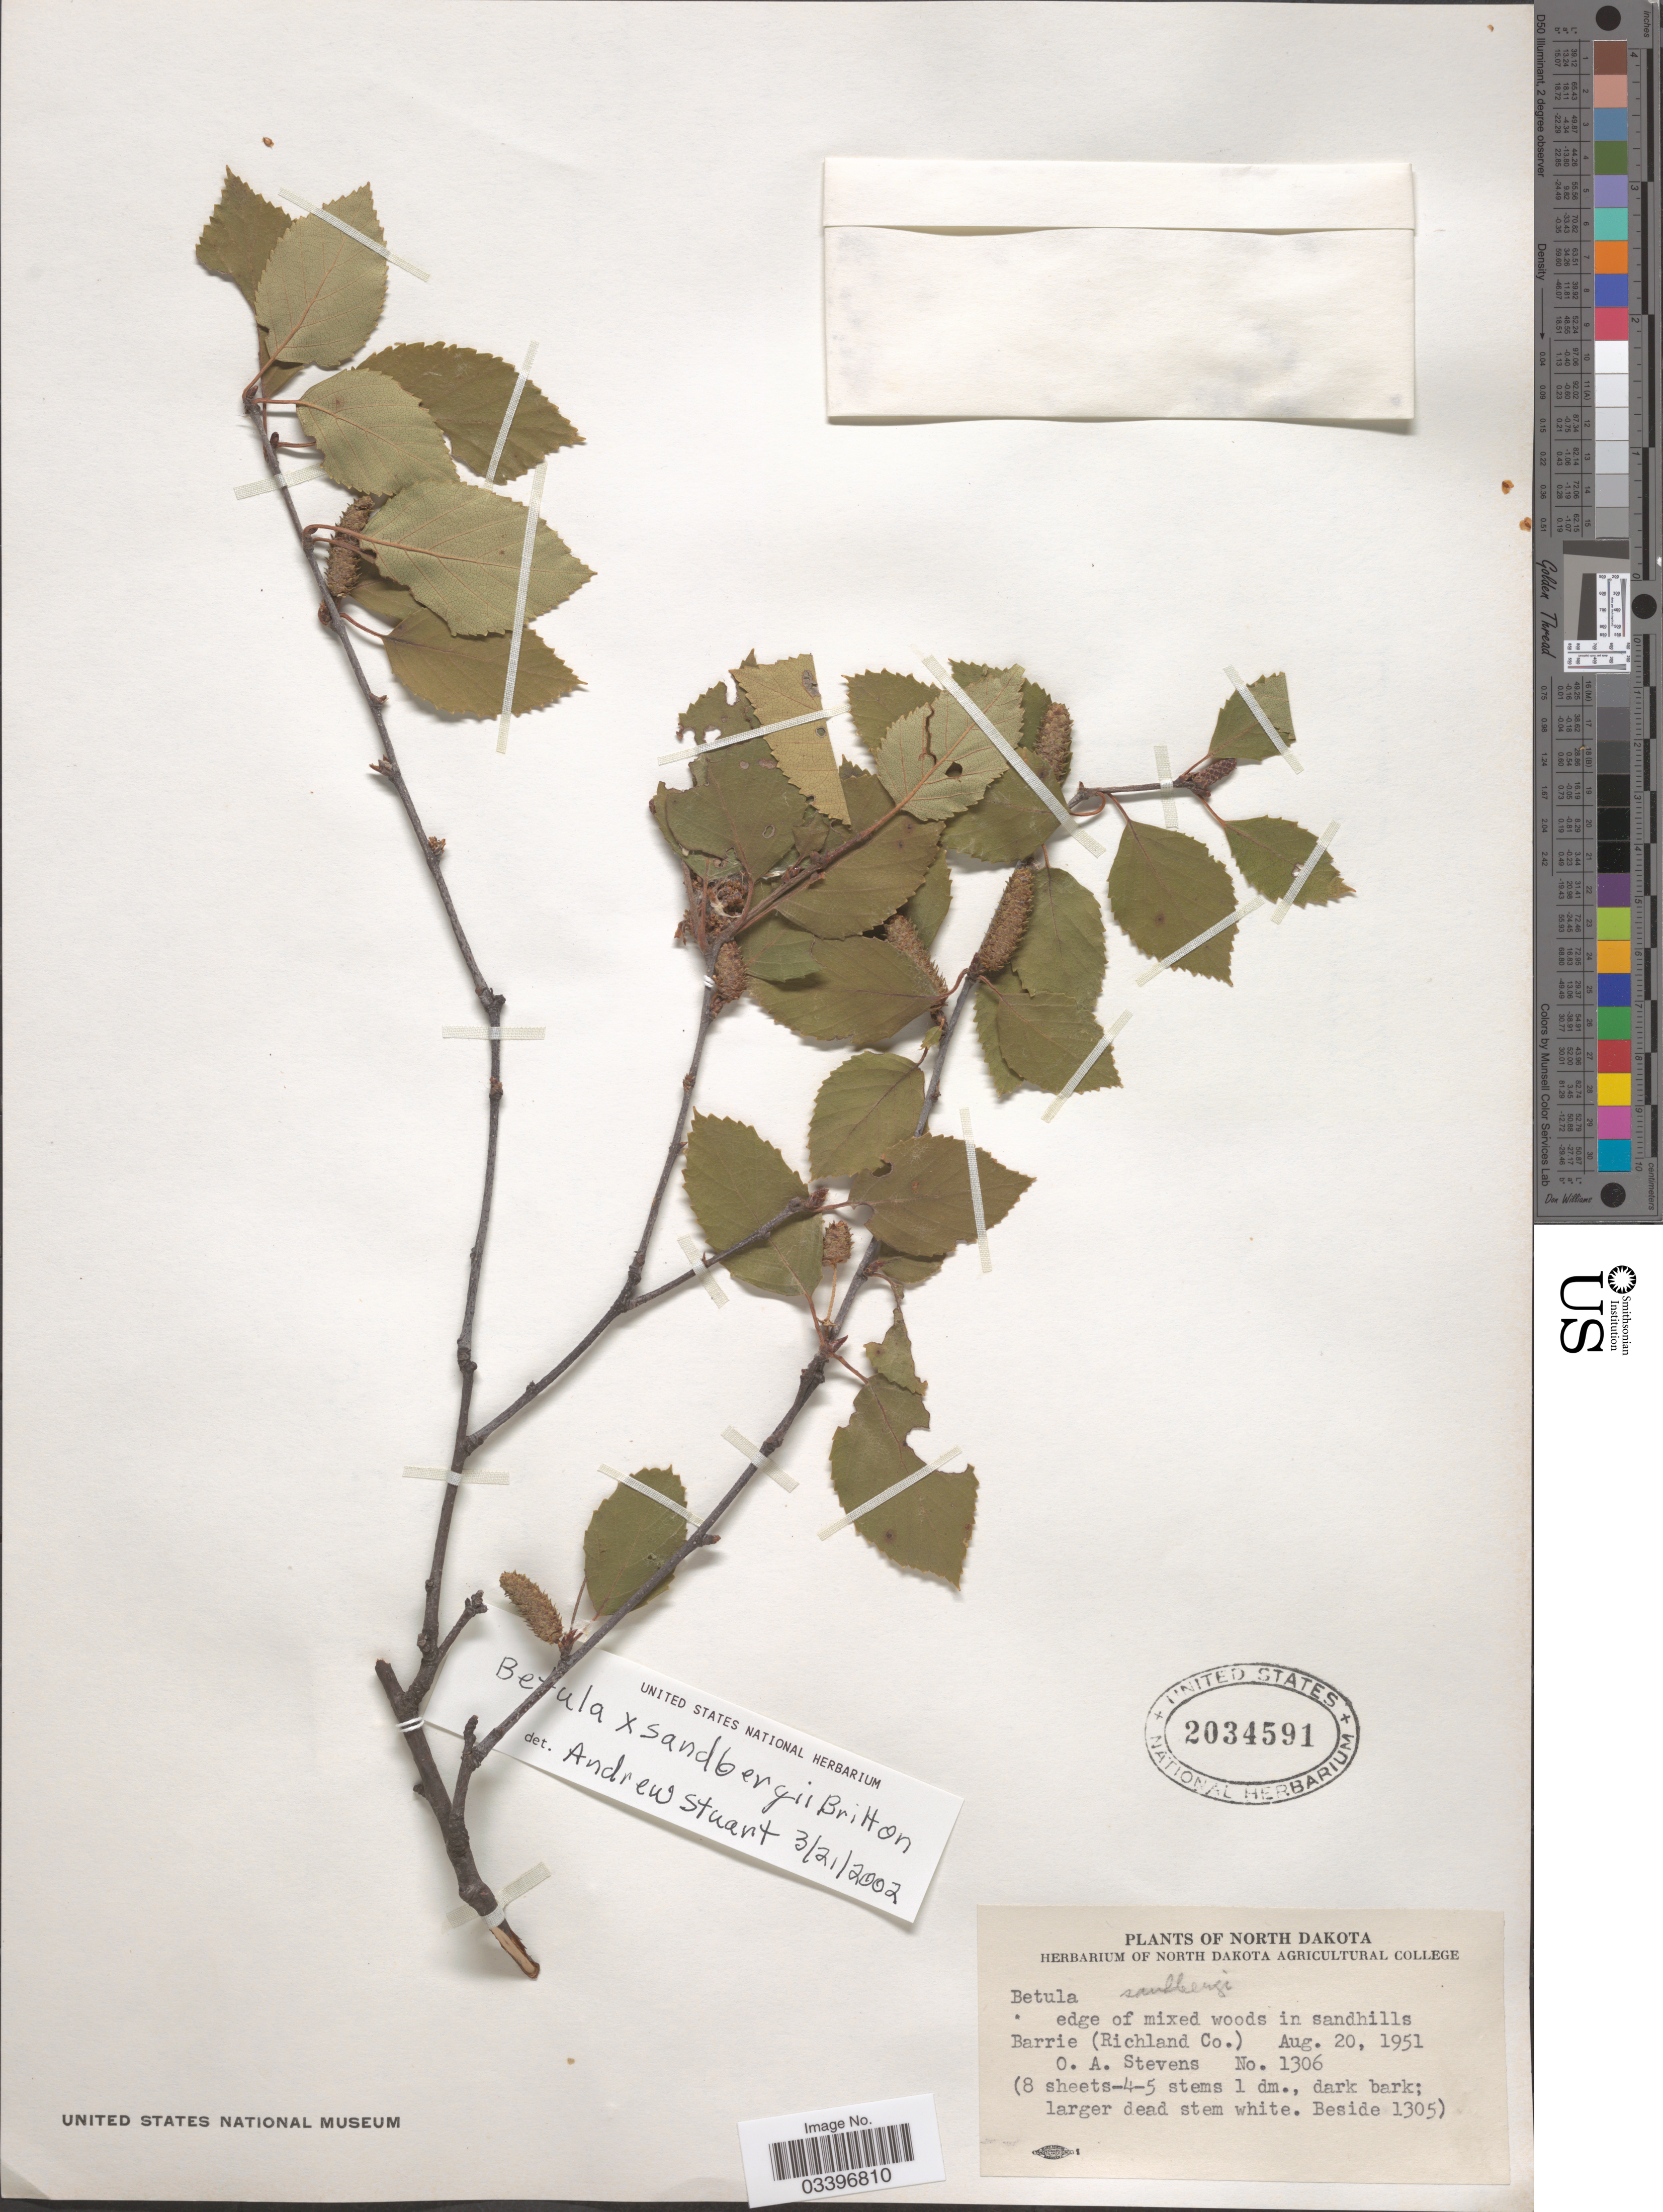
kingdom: Plantae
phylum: Tracheophyta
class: Magnoliopsida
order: Fagales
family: Betulaceae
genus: Betula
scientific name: Betula x sandbergii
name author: Britton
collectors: O. A. Stevens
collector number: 1306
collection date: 1951-08-20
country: United States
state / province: North Dakota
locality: Edge of mixed woods in sandhills Barrie (Richland Co.)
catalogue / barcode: US 2034591